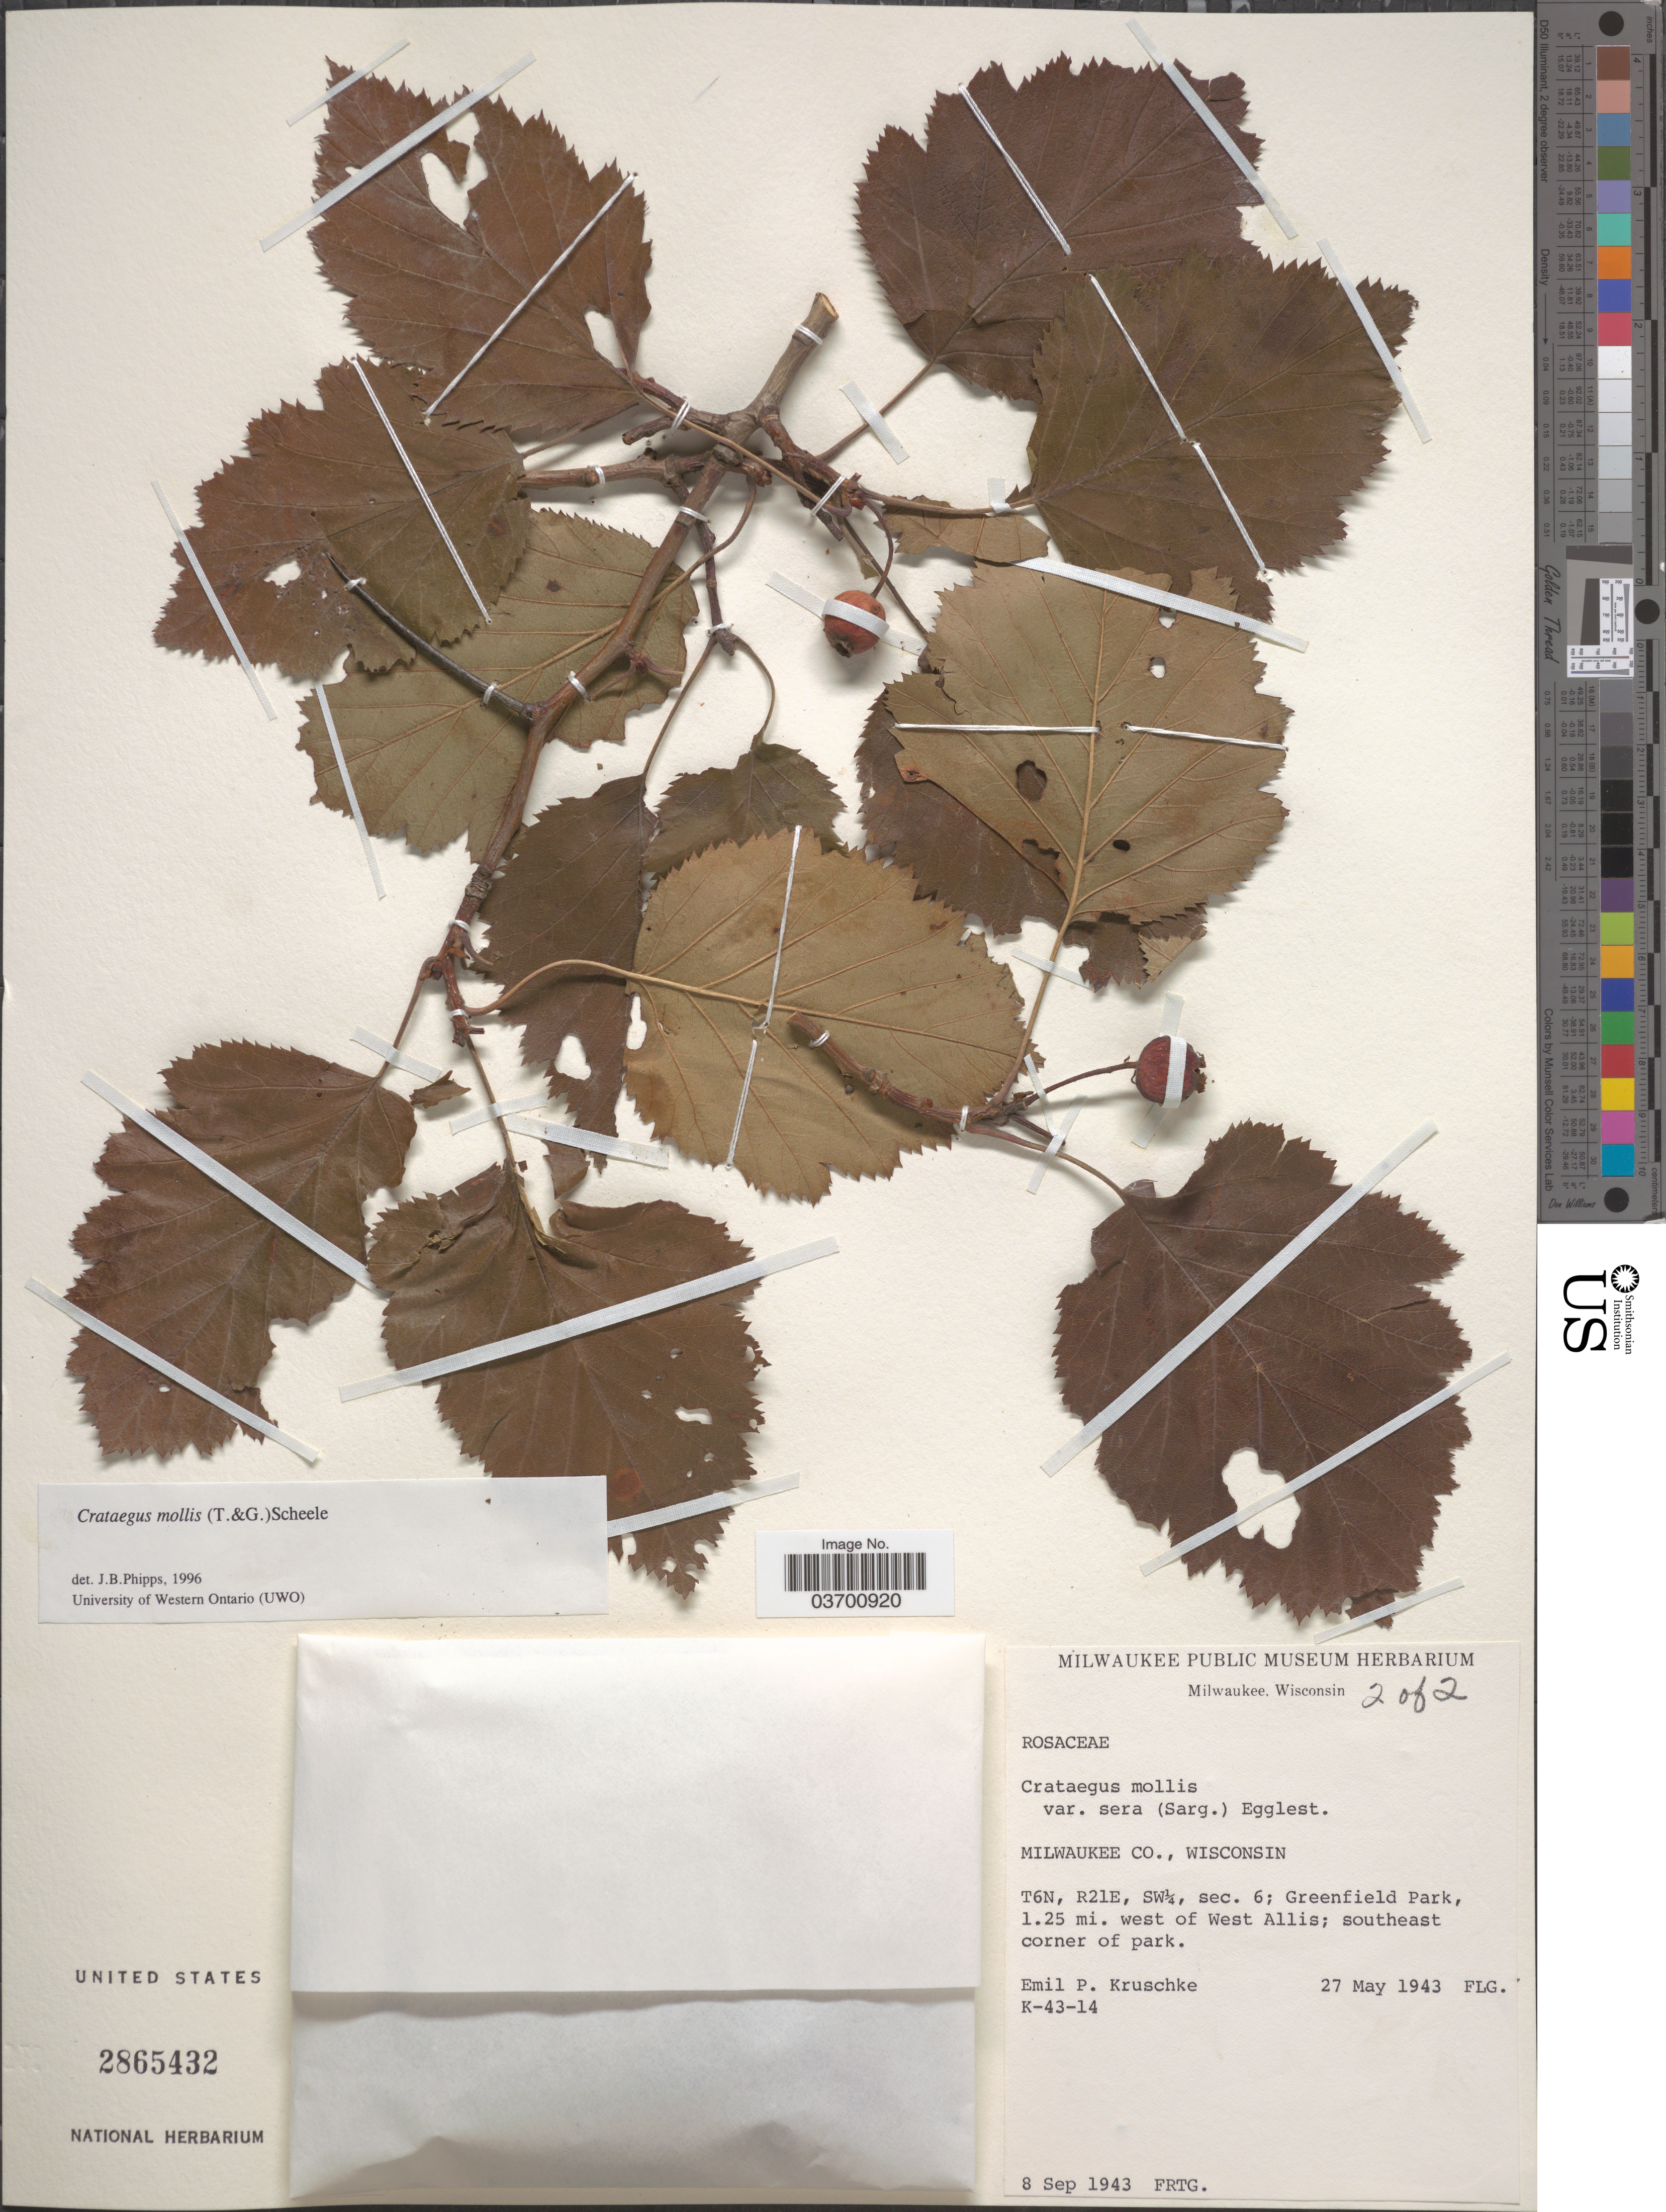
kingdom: Plantae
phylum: Tracheophyta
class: Magnoliopsida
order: Rosales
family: Rosaceae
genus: Crataegus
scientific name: Crataegus mollis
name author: (Torr. & A. Gray) Scheele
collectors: E. Kruschke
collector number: K-43-14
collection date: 1943-05-27/1943-09-08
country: United States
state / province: Wisconsin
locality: Milwaukee Co. T6N, R21E, SW1/4, sec. 6; Greenfield Park, 1.25 mi. west of West Allis; southeast corner of park.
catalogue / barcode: US 2865432